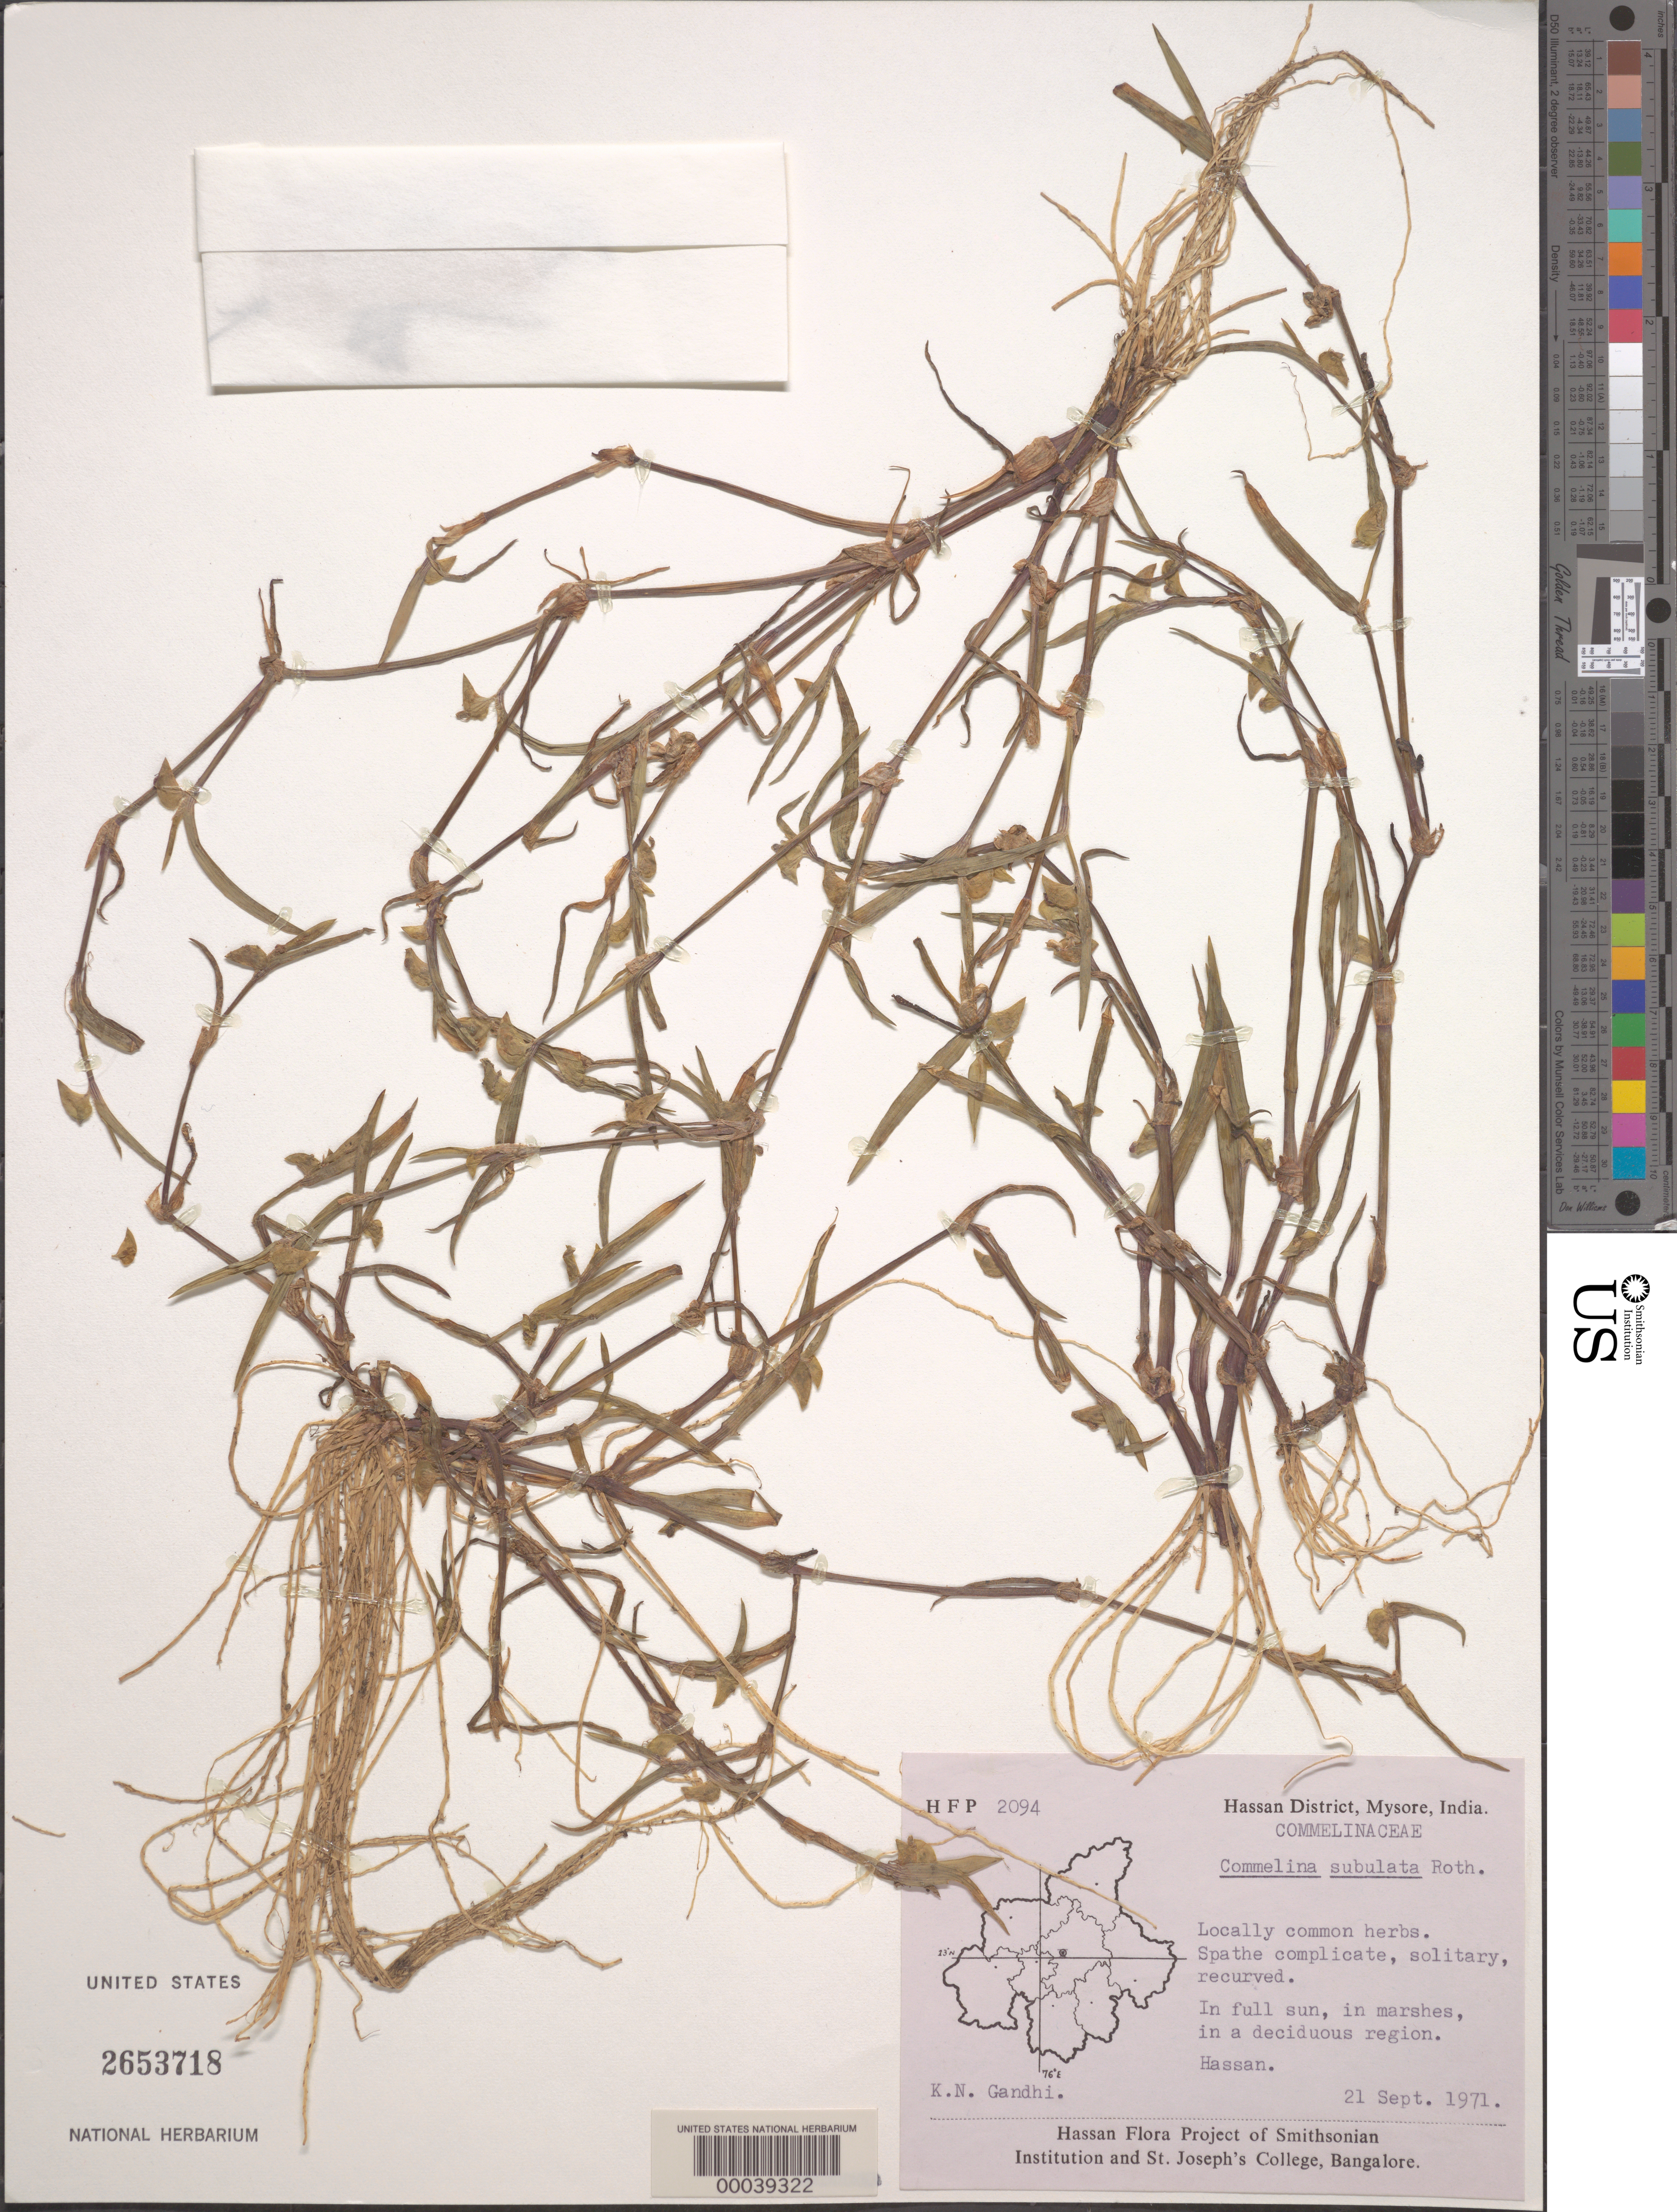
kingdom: Plantae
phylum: Tracheophyta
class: Liliopsida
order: Commelinales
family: Commelinaceae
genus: Commelina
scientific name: Commelina subulata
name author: Roth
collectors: K. N. Gandhi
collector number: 2094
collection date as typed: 21 Sep 1971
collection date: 1971-09-21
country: India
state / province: Karnataka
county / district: Hassan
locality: Hassan, mysore state [mysore state = karnataka.]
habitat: Marsh; in full sun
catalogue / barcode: US 2653718